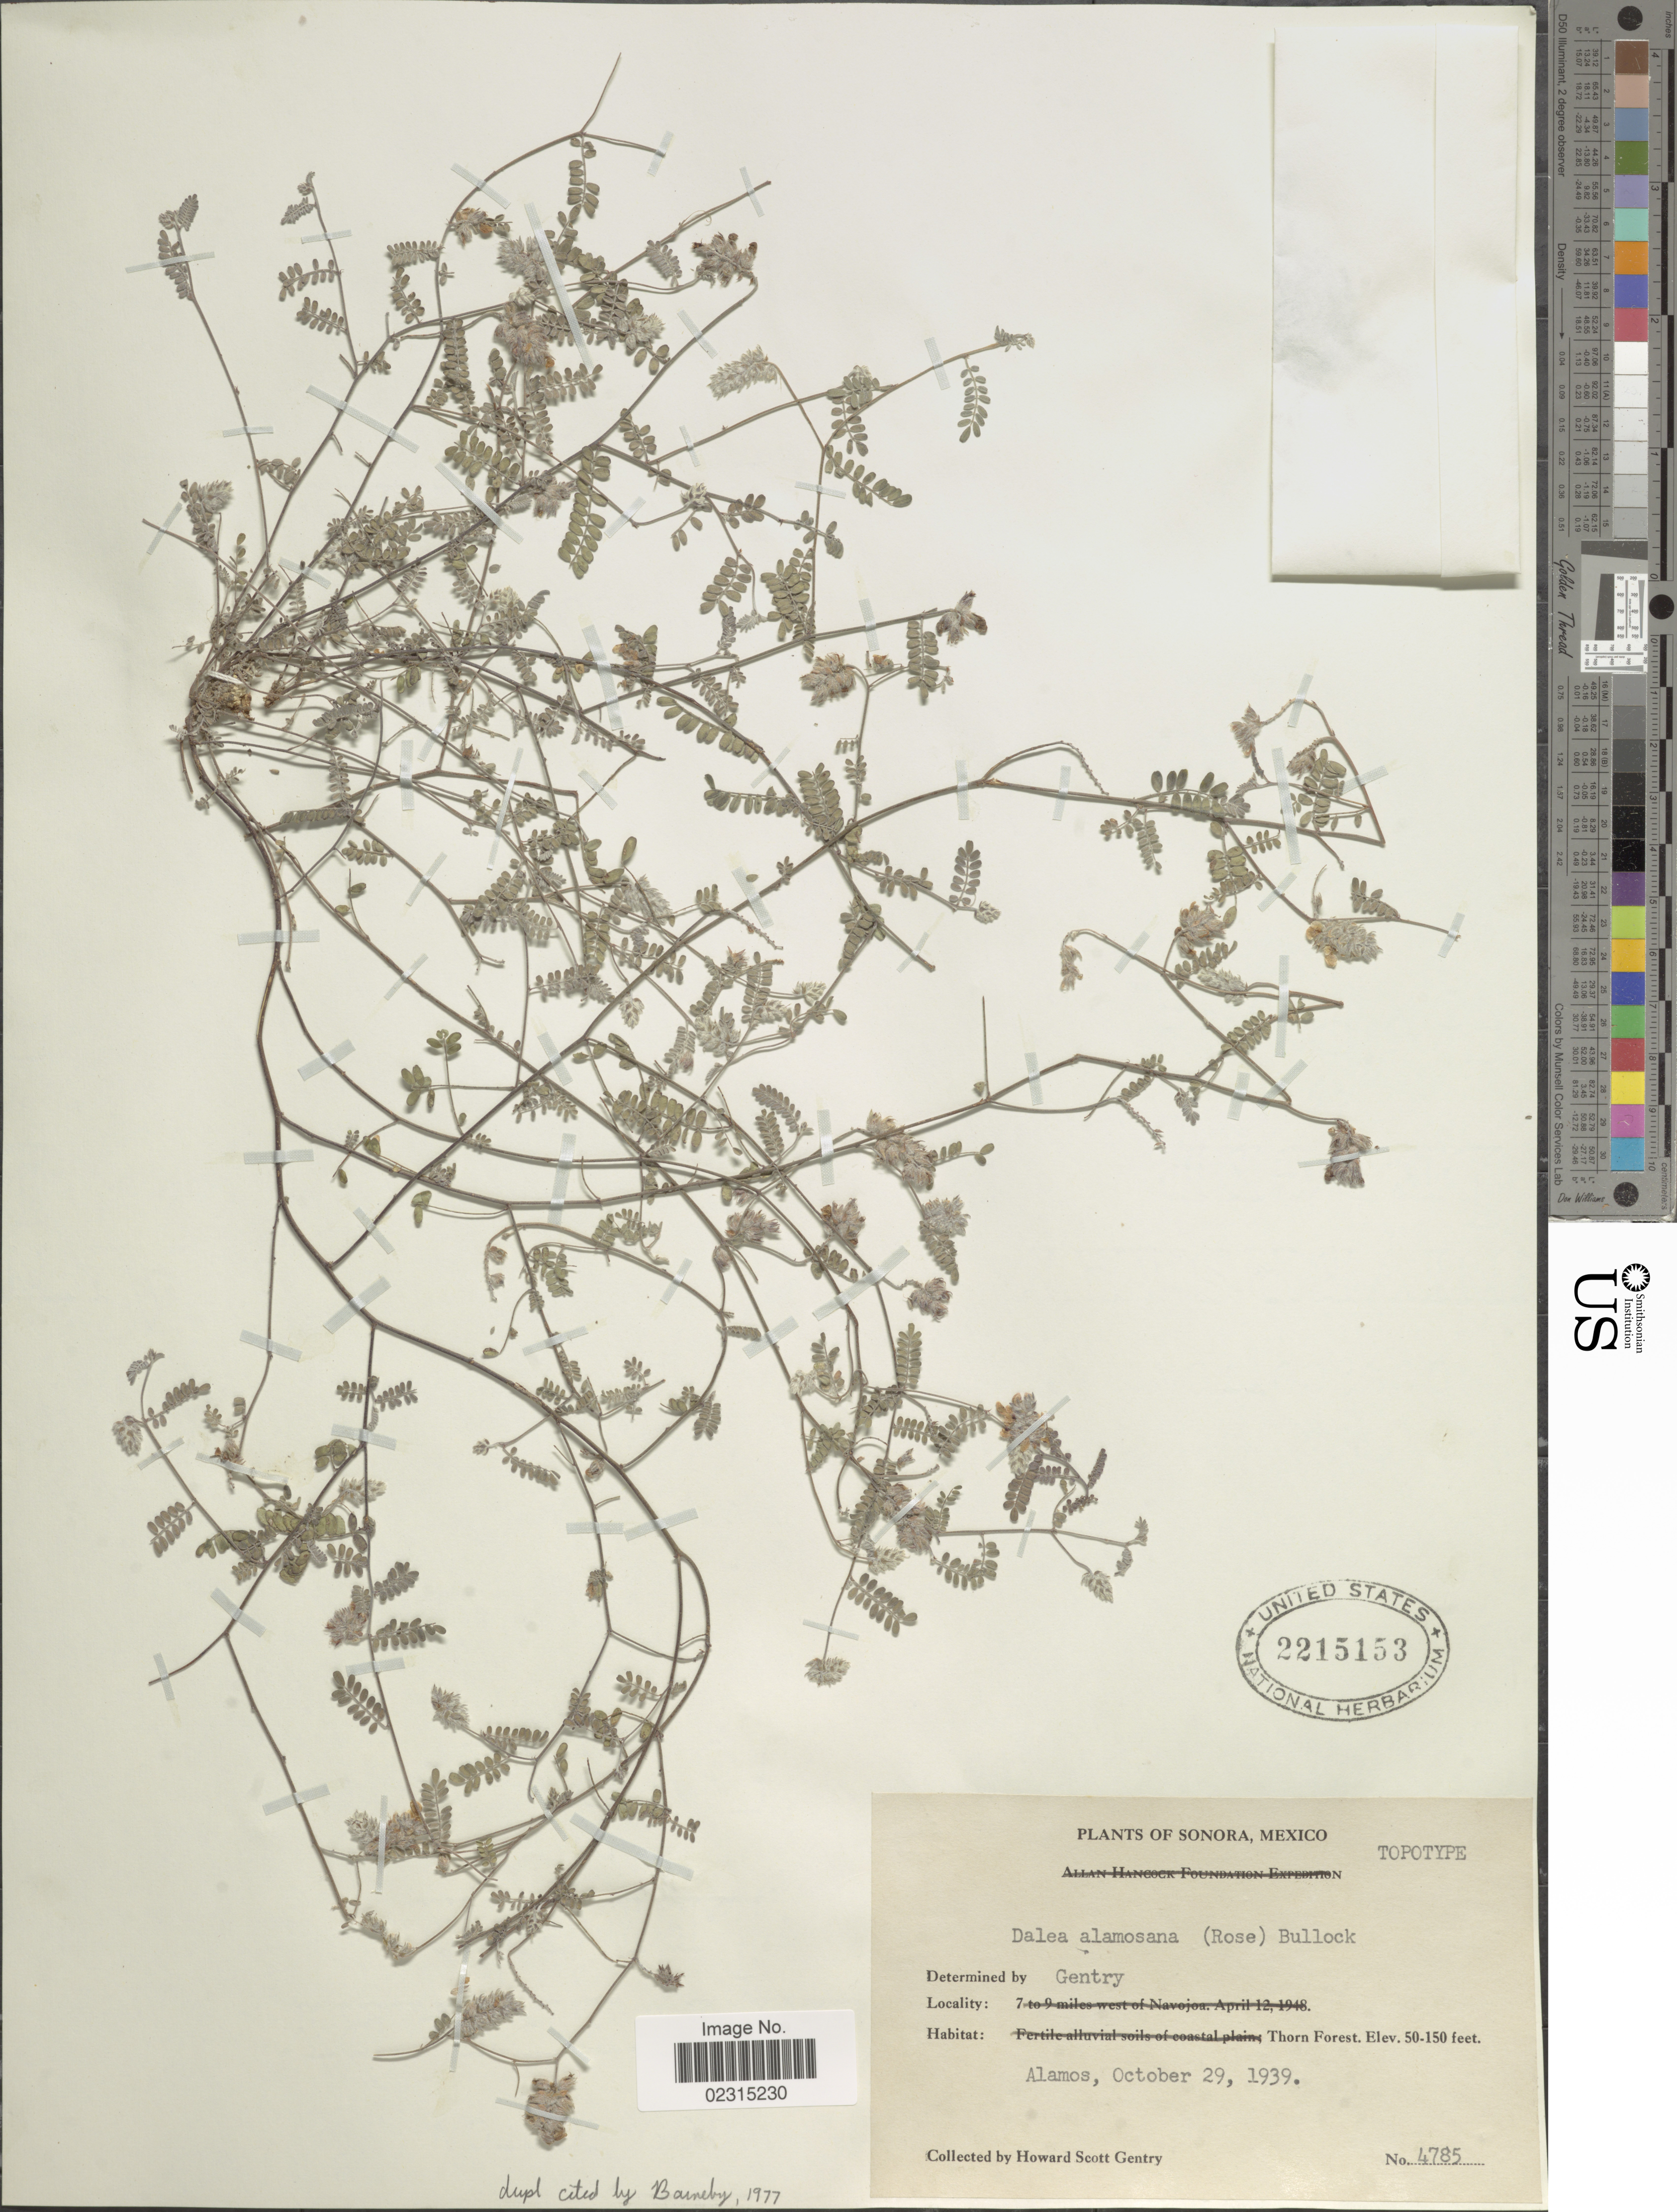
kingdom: Plantae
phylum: Tracheophyta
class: Magnoliopsida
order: Fabales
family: Fabaceae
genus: Marina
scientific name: Marina alamosana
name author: (Rose ex Rydb.) Barneby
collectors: H. S. Gentry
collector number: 4785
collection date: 1939-10-29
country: Mexico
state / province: Sonora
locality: Thorn forest, Alamos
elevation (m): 15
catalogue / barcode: US 2215153